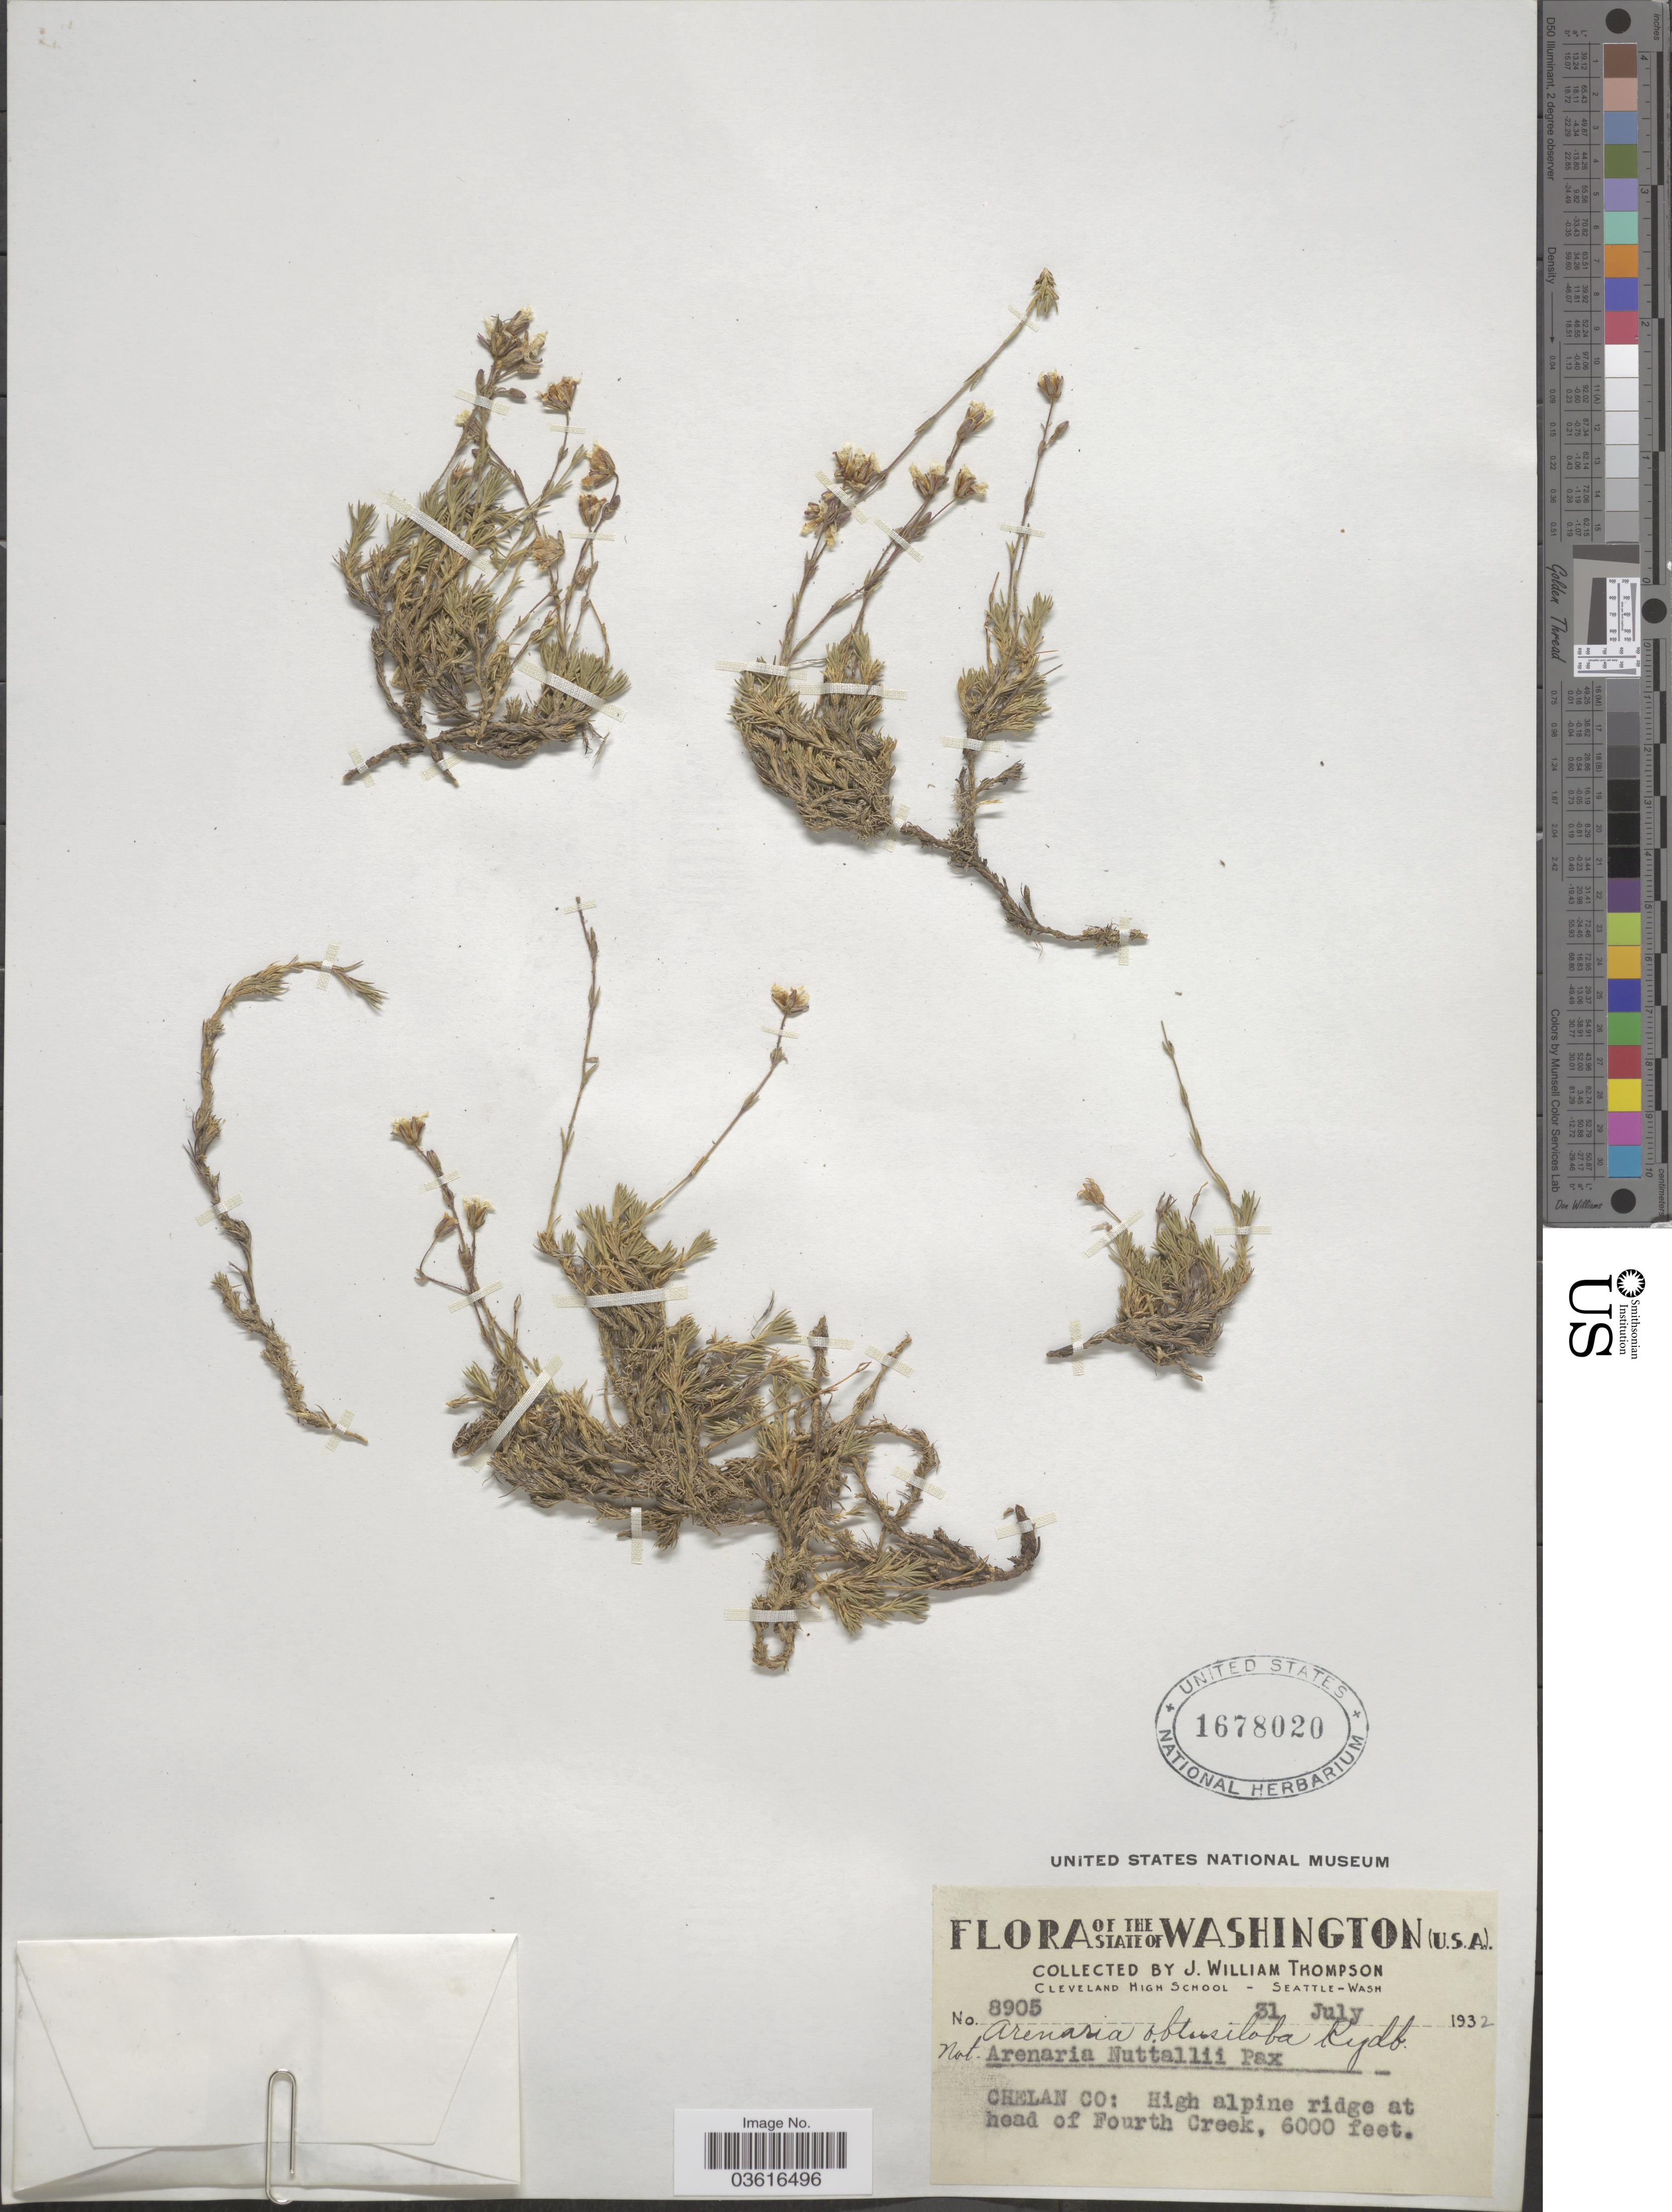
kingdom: Plantae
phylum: Tracheophyta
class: Magnoliopsida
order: Caryophyllales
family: Caryophyllaceae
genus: Cherleria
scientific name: Cherleria obtusiloba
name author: (Rydb.) A.J. Moore & Dillenb.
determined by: Strong, M. T., (US), Smithsonian Institution - National Museum of Natural History (UNITED STATES)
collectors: J. W. Thompson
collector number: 8905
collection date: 1932-07-31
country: United States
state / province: Washington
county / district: Chelan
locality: Chelan Co: High alpine ridge at head of Fourth Creek.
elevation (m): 1829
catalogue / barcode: US 1678020